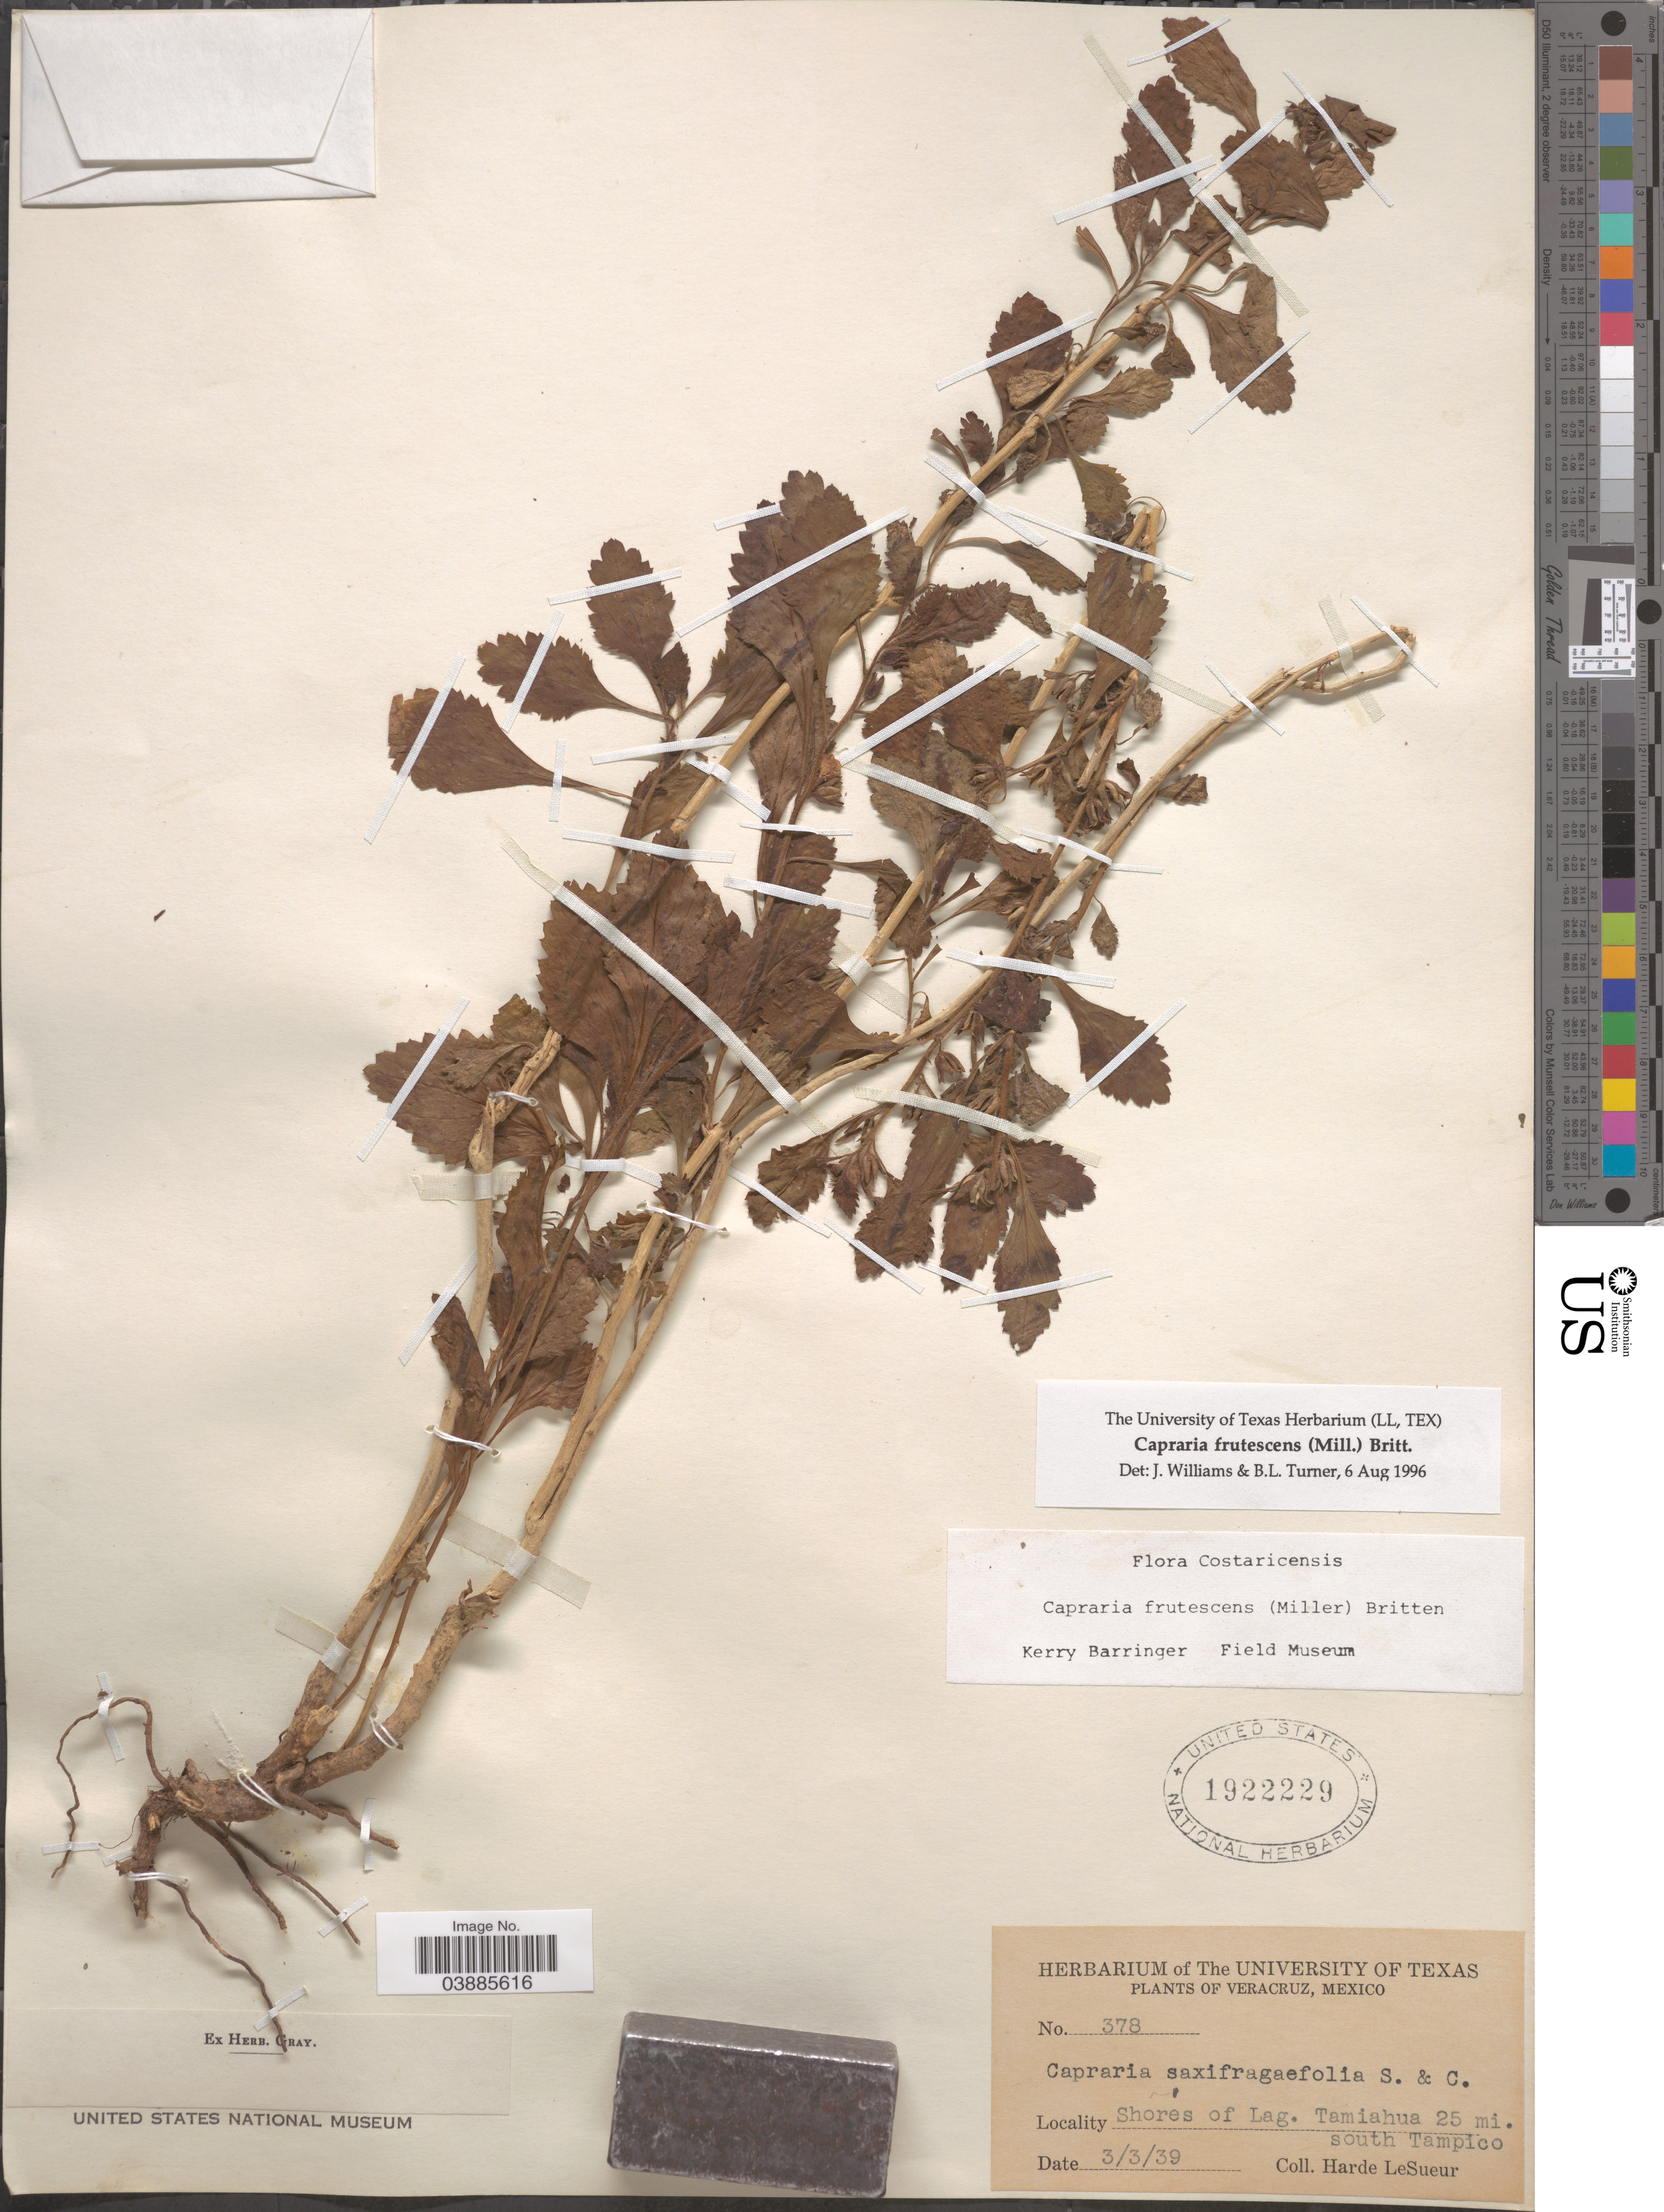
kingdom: Plantae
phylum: Tracheophyta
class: Magnoliopsida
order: Lamiales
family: Scrophulariaceae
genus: Capraria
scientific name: Capraria frutescens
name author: (Mill.) Britton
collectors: H. LeSueur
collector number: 378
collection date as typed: Transcribed d/m/y: 3/3/39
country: Mexico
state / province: Veracruz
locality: Veracruz. Shores of Lag. Tamiahua 25 mi. south Tampico.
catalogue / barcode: US 1922229